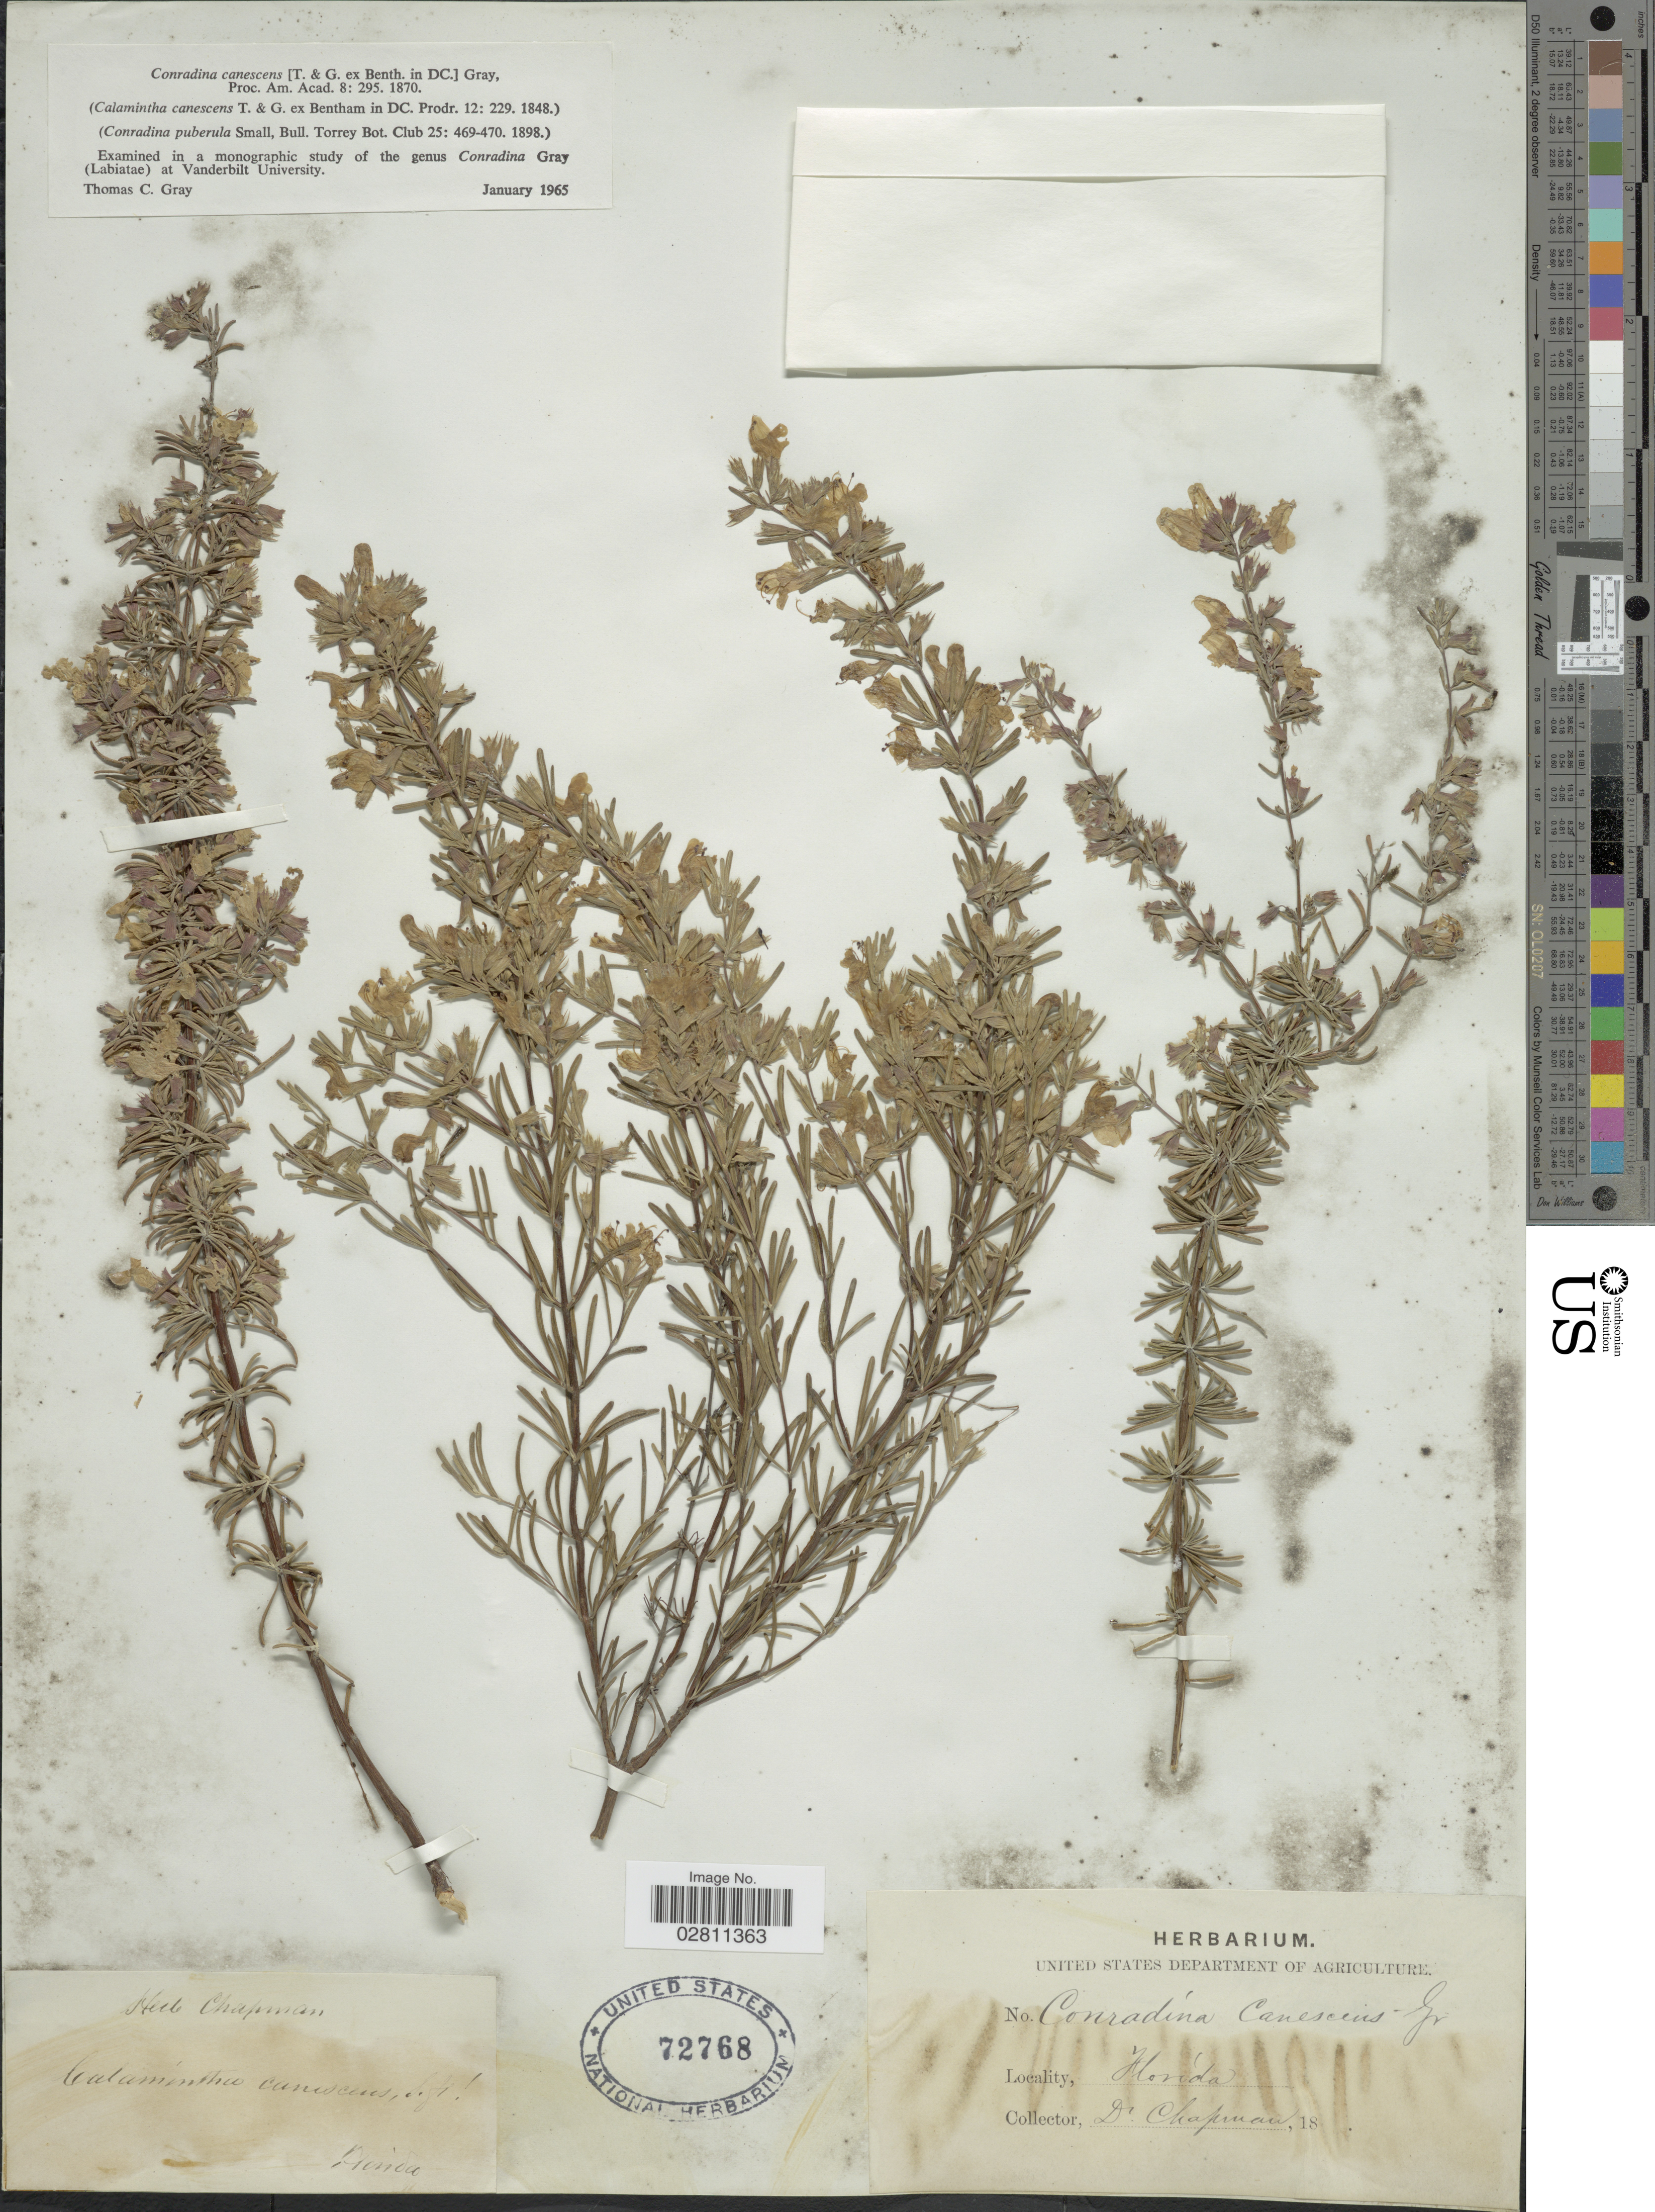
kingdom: Plantae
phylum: Tracheophyta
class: Magnoliopsida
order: Lamiales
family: Lamiaceae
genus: Conradina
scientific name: Conradina canescens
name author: A. Gray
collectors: ex herb. Chapman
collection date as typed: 18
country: United States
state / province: Florida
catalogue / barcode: US 72768